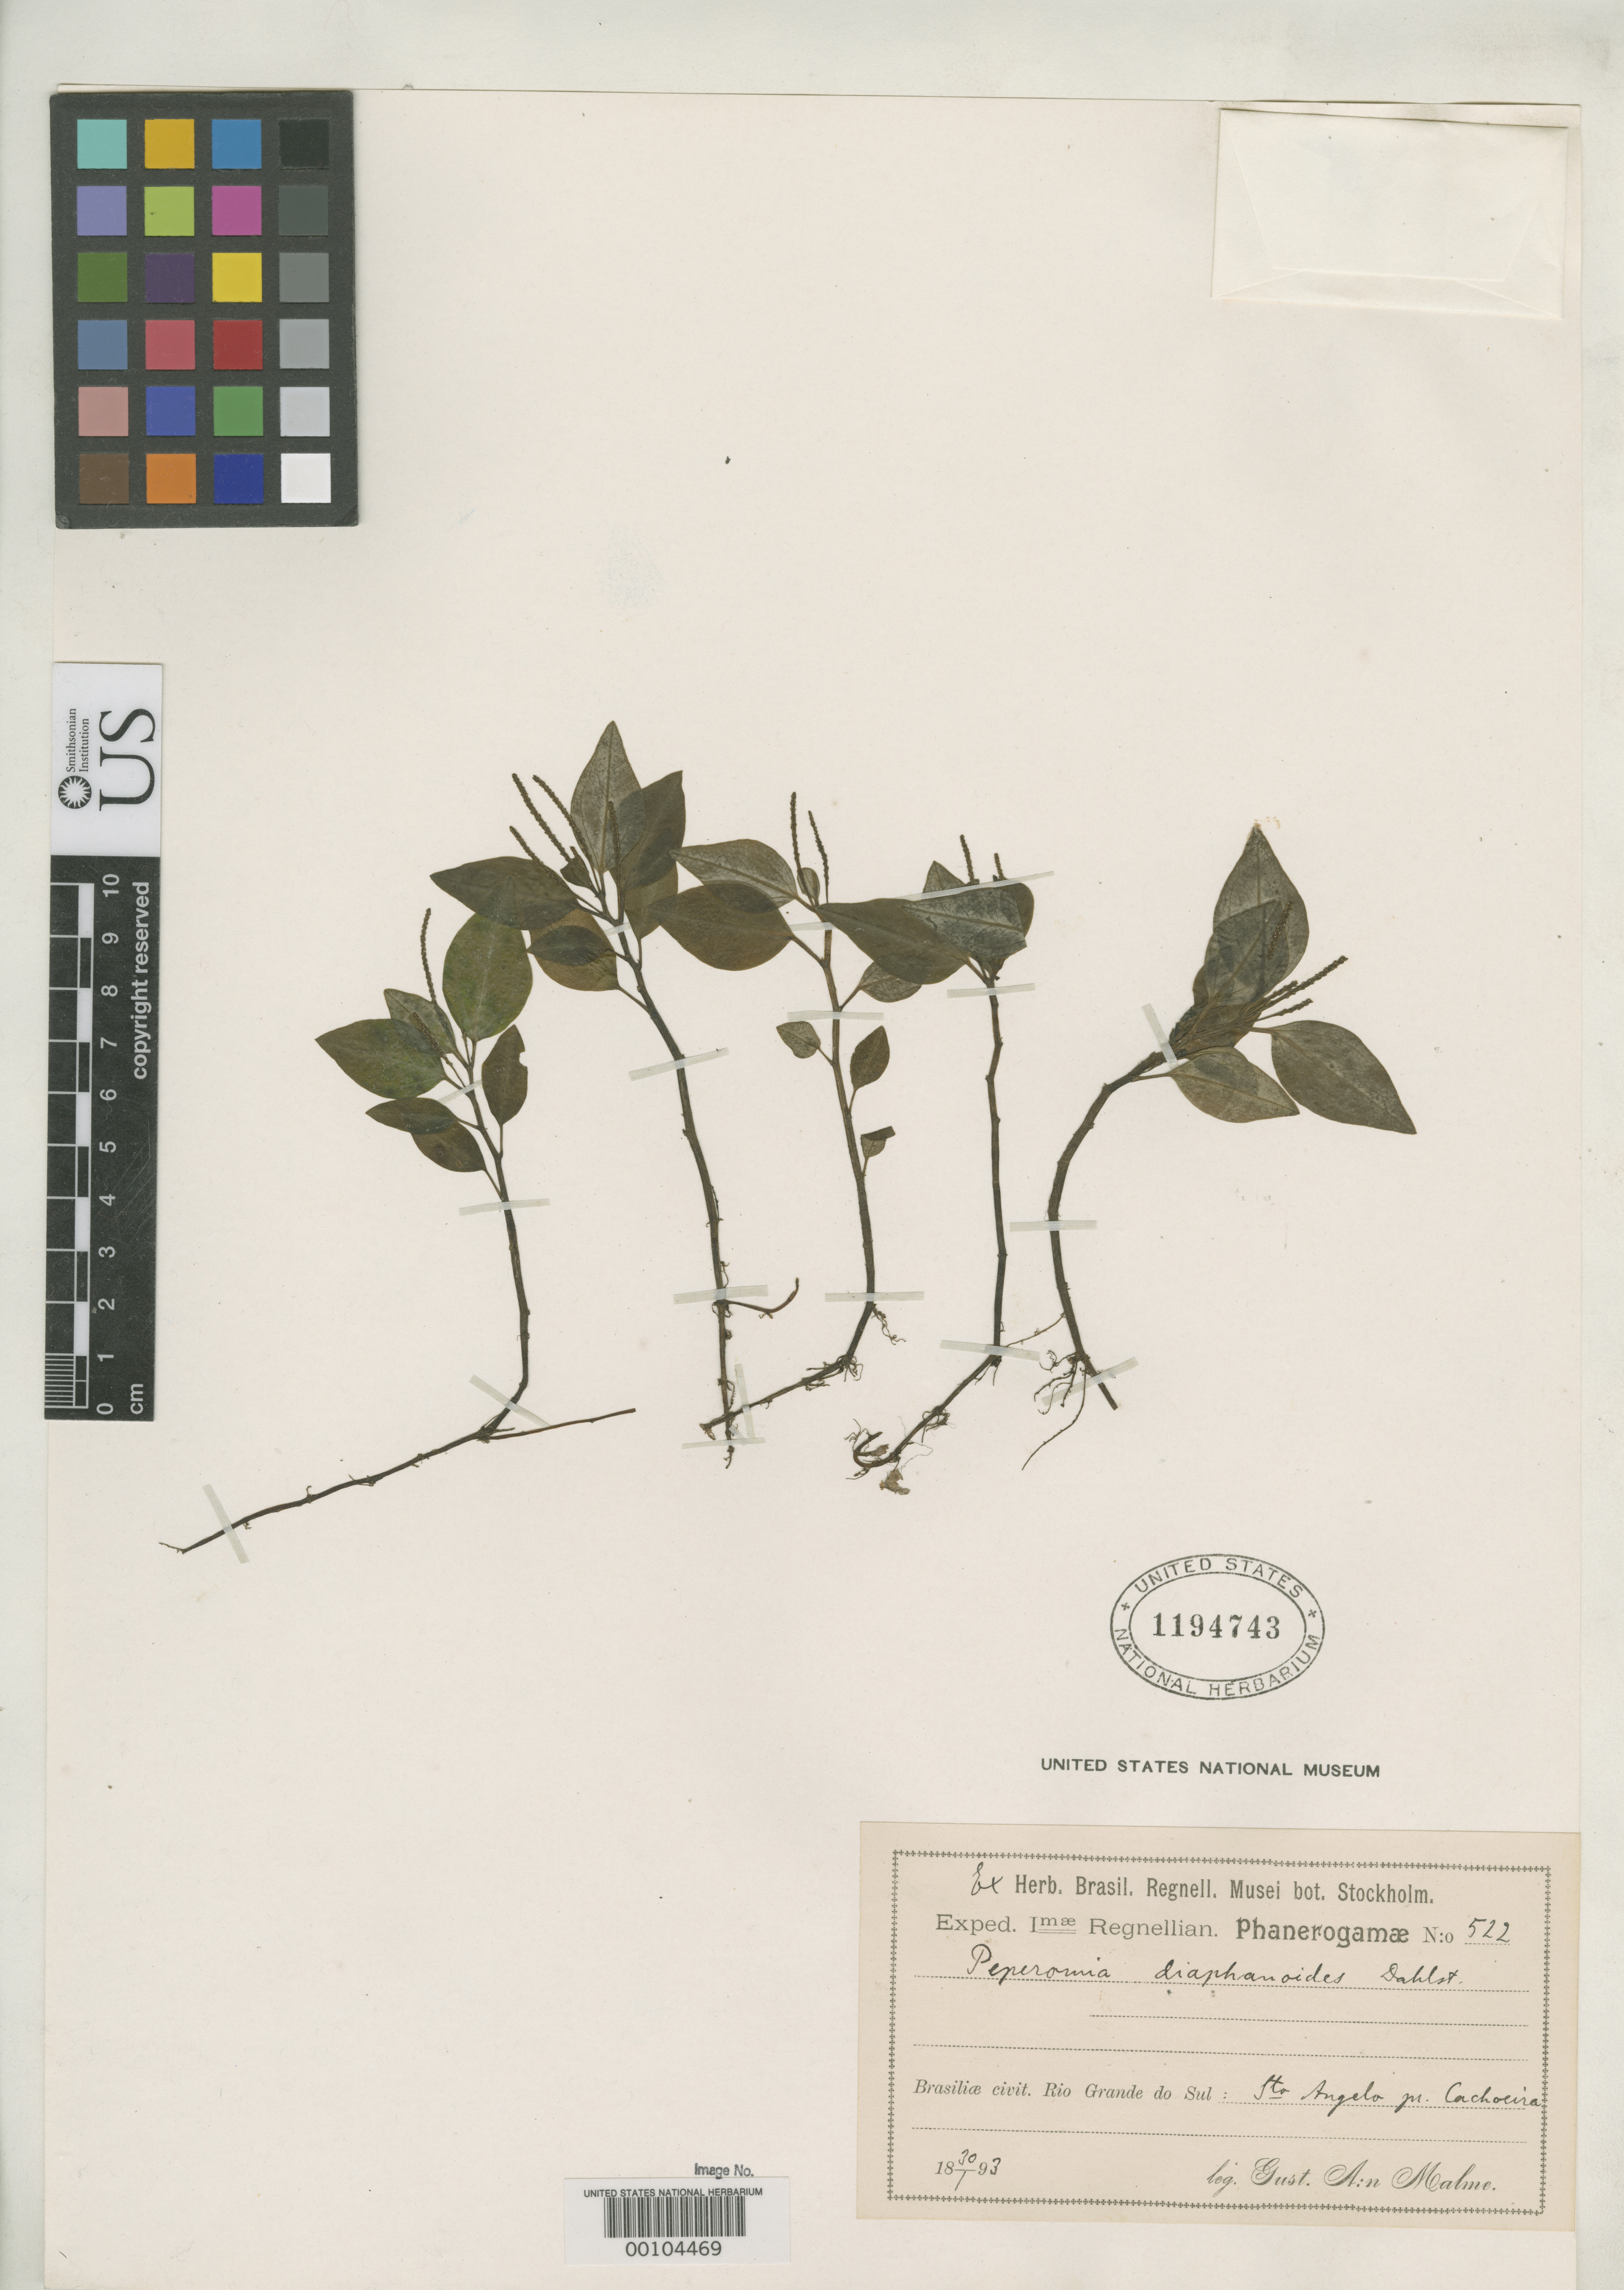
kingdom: Plantae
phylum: Tracheophyta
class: Magnoliopsida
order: Piperales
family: Piperaceae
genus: Peperomia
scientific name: Peperomia diaphanoides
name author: Dahlst.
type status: Isotype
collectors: G. O. A. Malme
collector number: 522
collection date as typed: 30 Jan 1893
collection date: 1893-01-30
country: Brazil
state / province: Rio Grande do Sul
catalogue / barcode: US 1194743